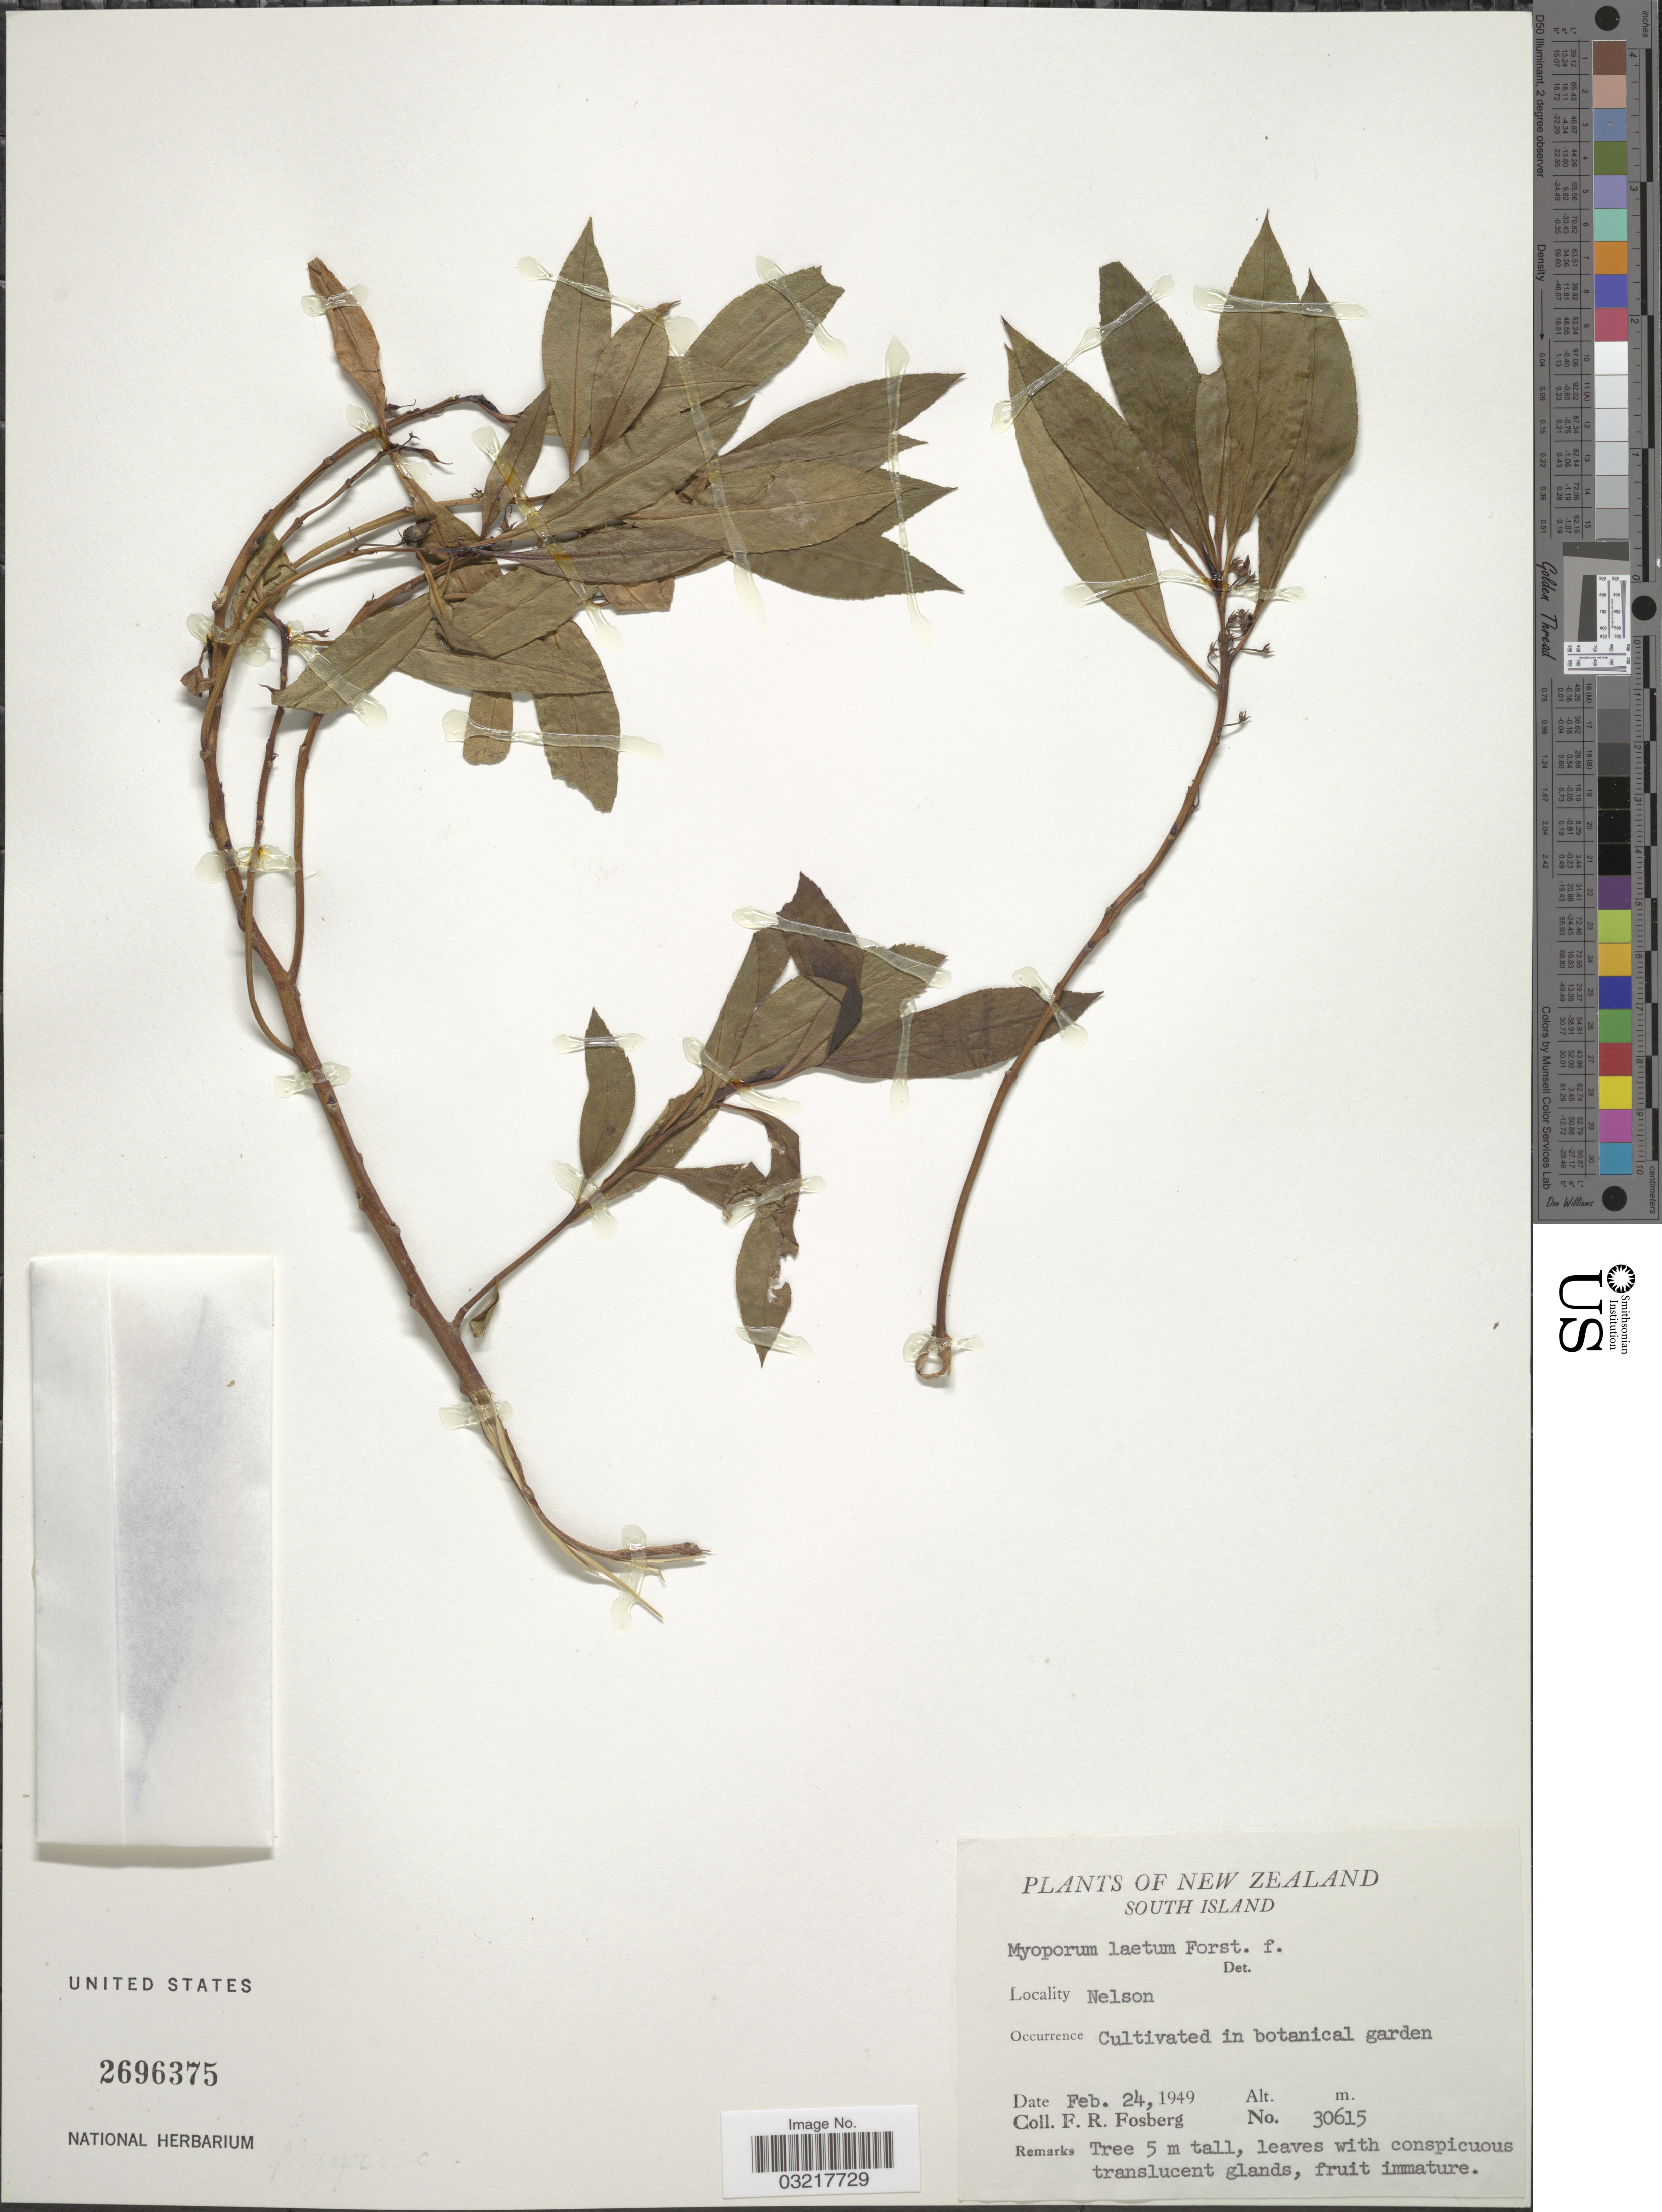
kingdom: Plantae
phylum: Tracheophyta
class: Magnoliopsida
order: Lamiales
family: Scrophulariaceae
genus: Myoporum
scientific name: Myoporum laetum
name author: G. Forst.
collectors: F. R. Fosberg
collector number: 30615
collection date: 1949-02-24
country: New Zealand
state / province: Nelson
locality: South Island. Botanical garden.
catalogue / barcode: US 2696375